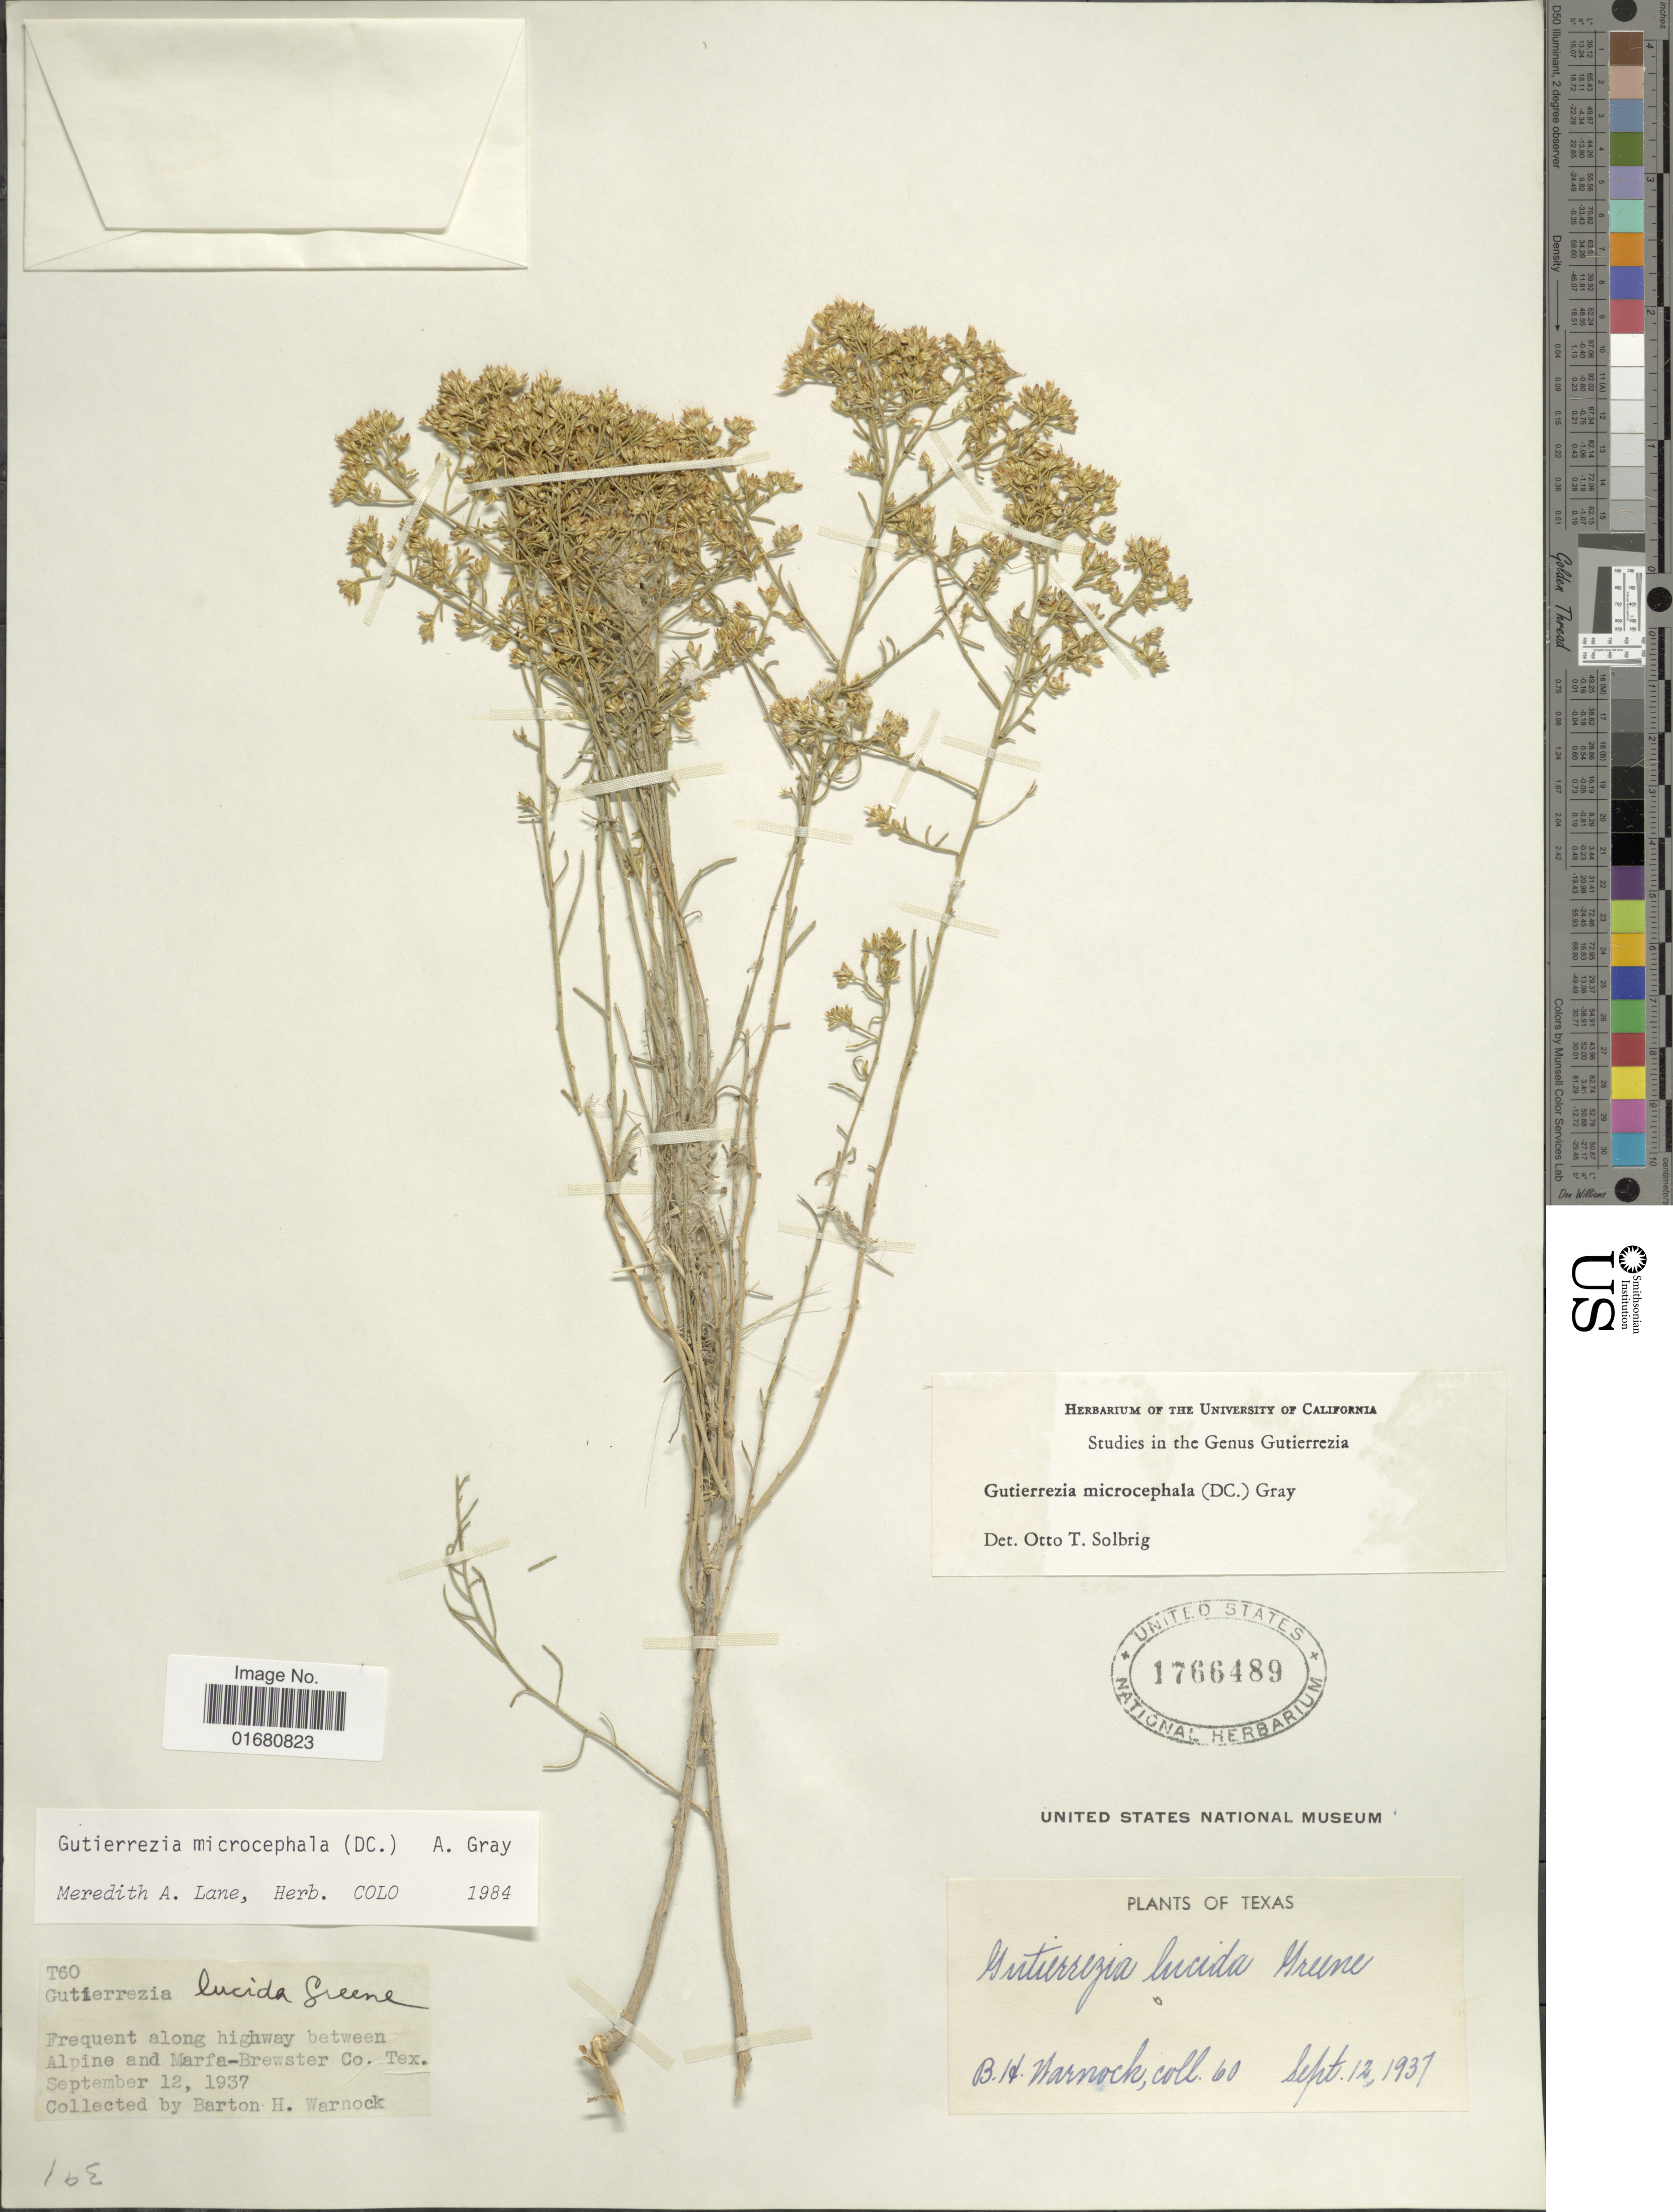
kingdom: Plantae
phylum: Tracheophyta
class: Magnoliopsida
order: Asterales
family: Asteraceae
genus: Gutierrezia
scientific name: Gutierrezia microcephala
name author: (DC.) A. Gray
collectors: B. H. Warnock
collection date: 1937-09-12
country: United States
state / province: Texas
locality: T60, Frequent along highway between Alpine and Marfa-Brewster Co. Tex.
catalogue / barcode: US 1766489